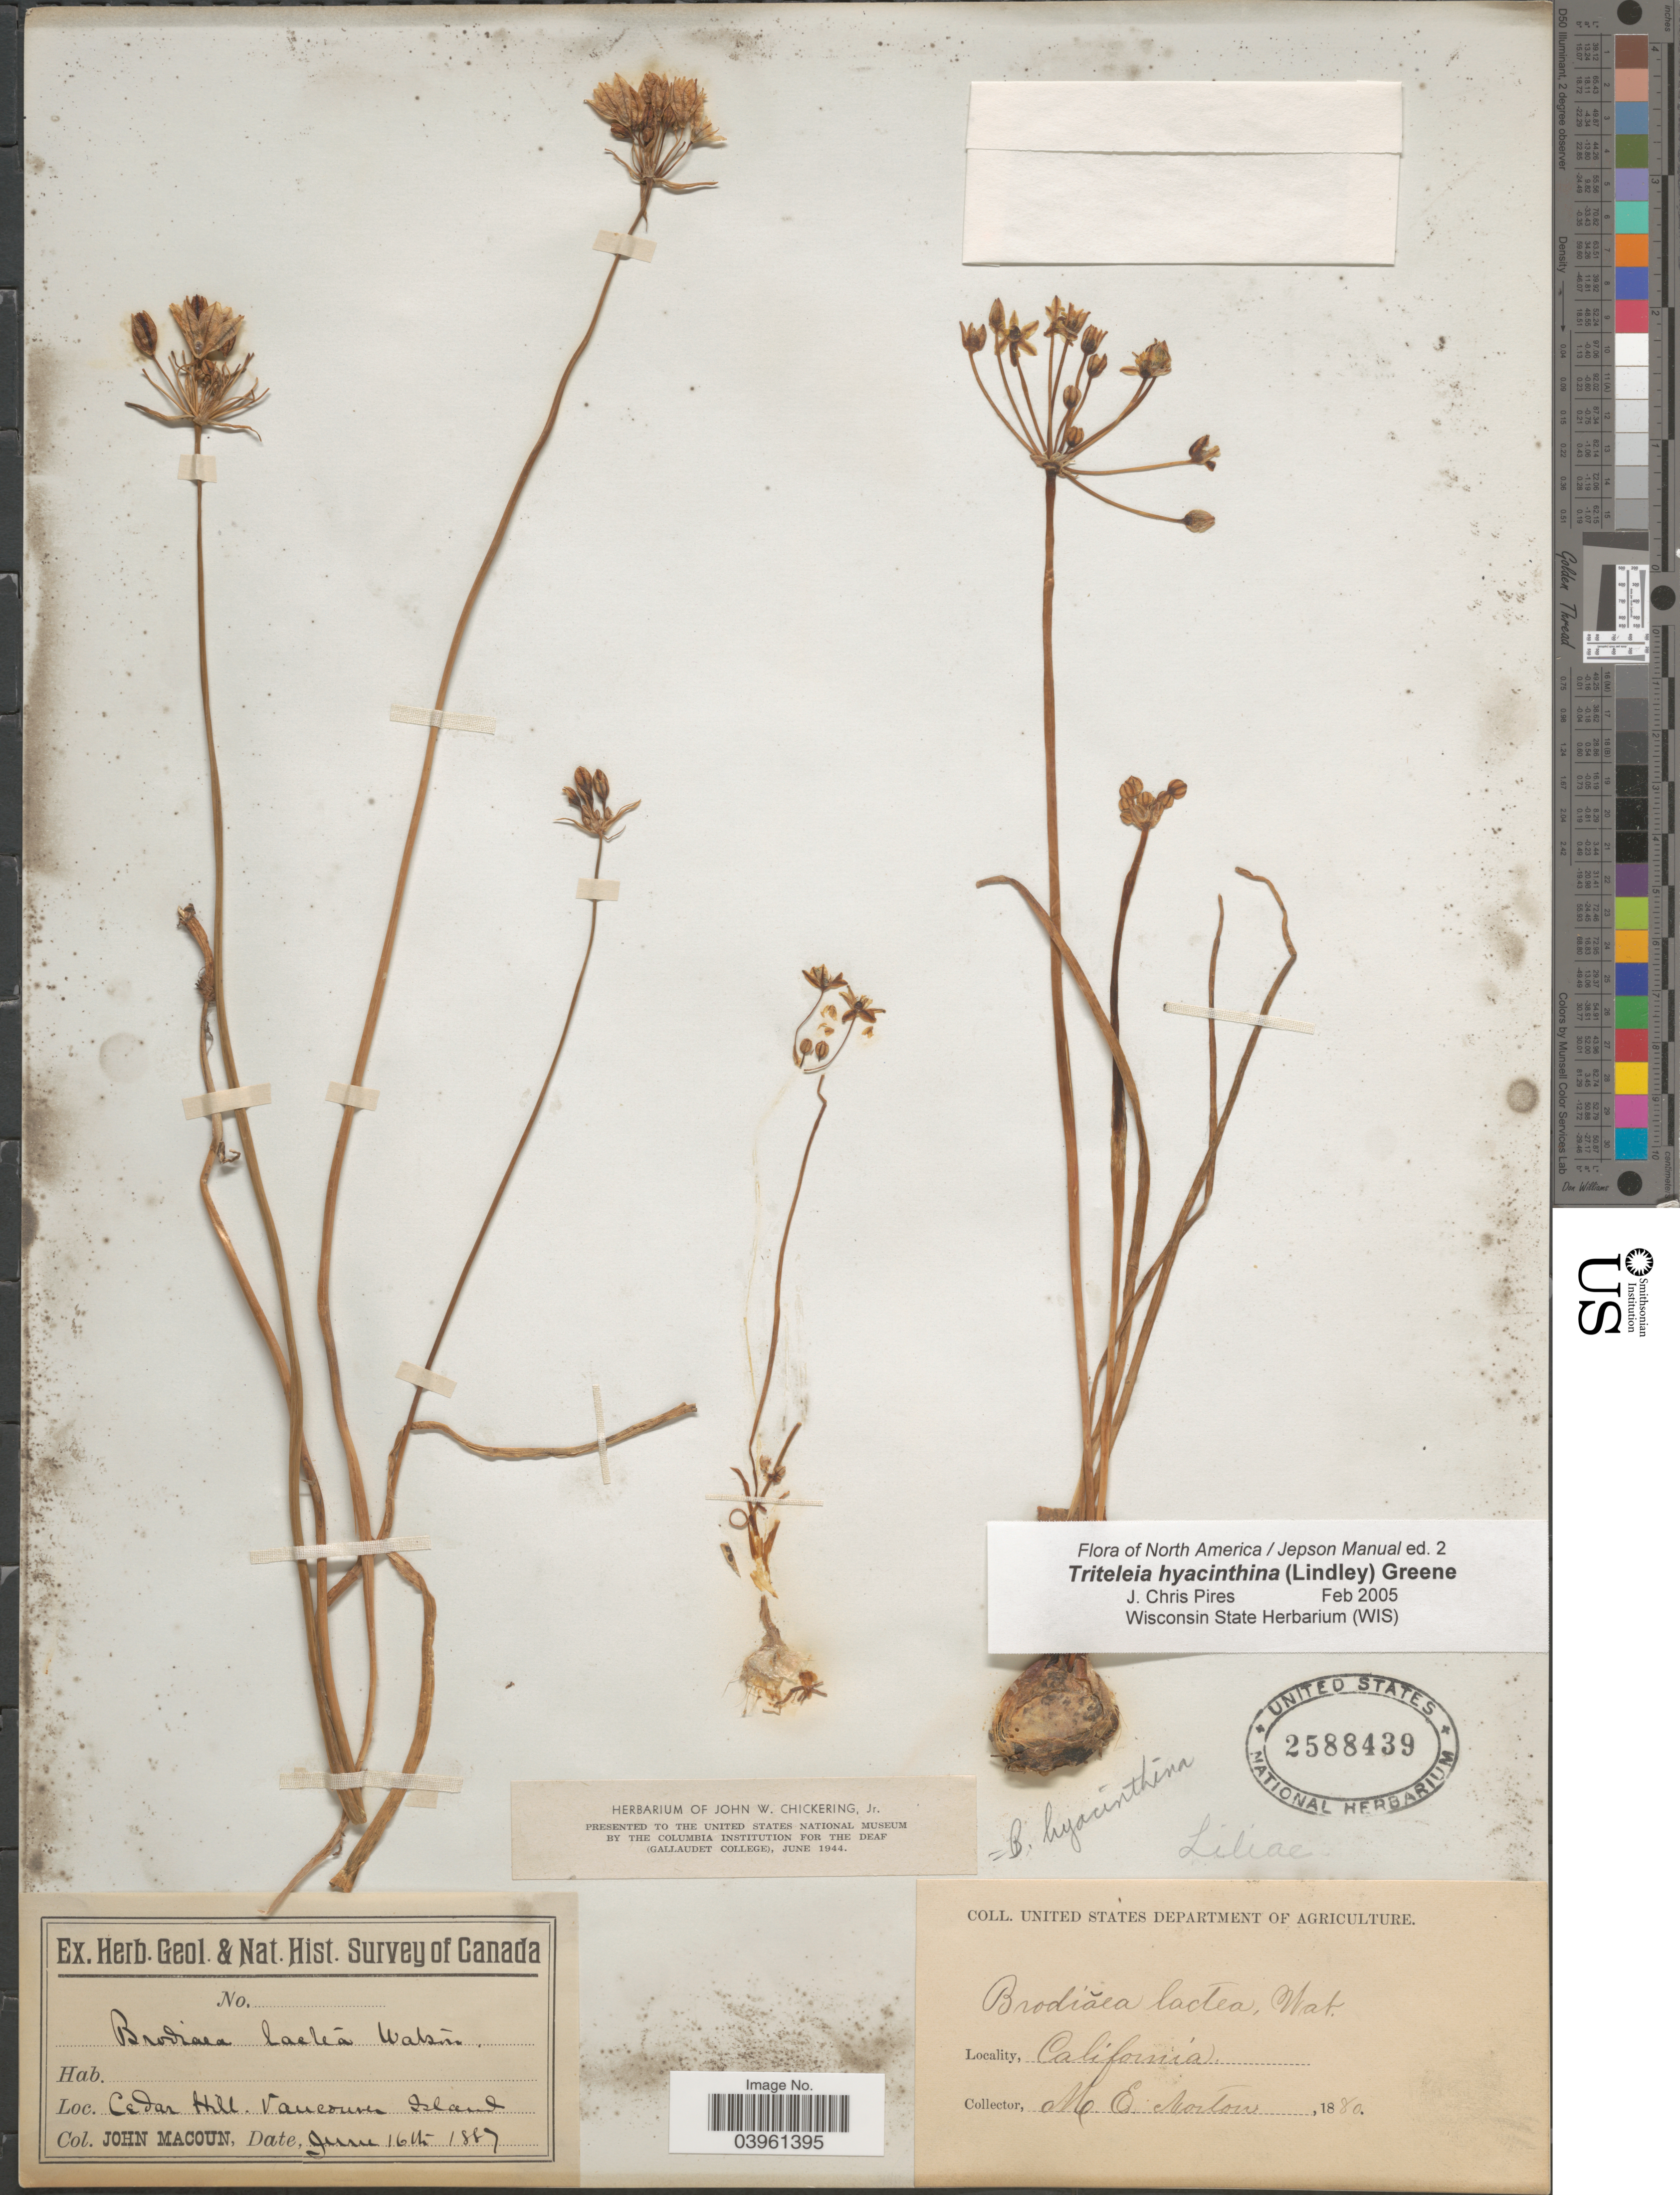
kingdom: Plantae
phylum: Tracheophyta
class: Liliopsida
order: Asparagales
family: Asparagaceae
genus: Triteleia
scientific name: Triteleia hyacinthina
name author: (Lindl.) Greene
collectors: J. Macoun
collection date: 1887-06-16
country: Canada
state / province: British Columbia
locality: Cedar Hill. Vancouver Island.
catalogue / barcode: US 2588439